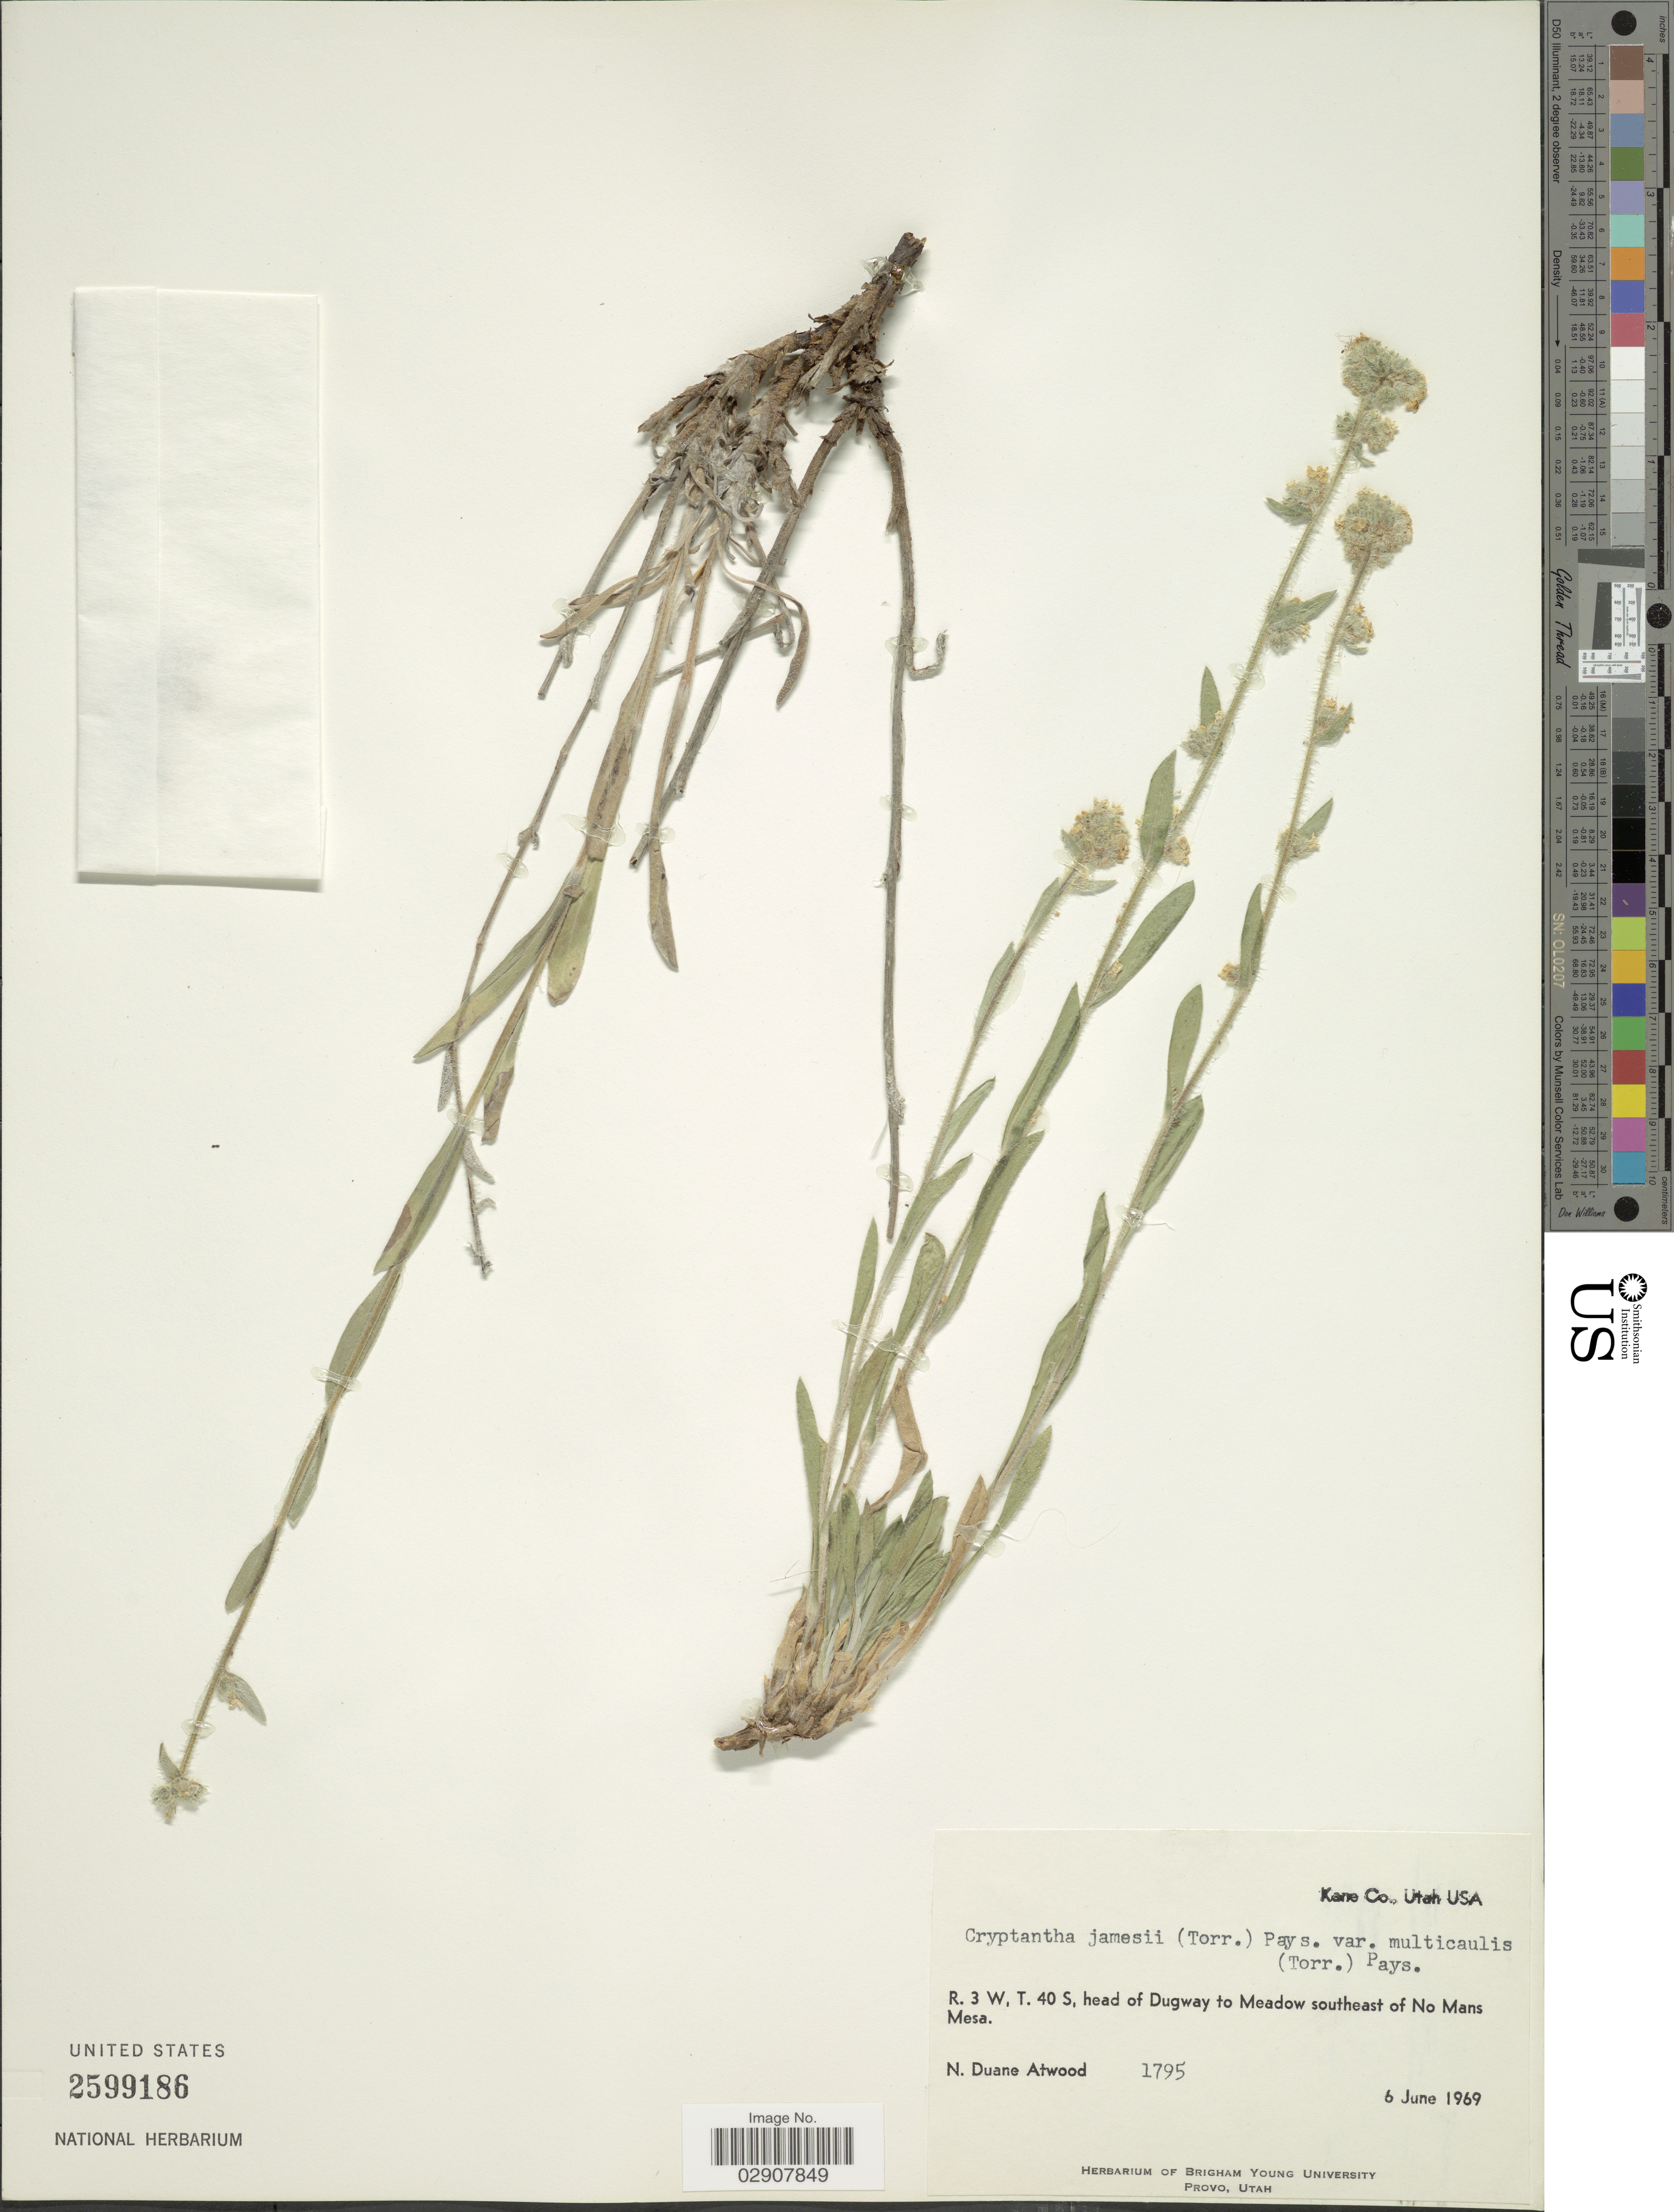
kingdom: Plantae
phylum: Tracheophyta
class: Magnoliopsida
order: Boraginales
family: Boraginaceae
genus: Cryptantha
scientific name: Cryptantha jamesii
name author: (Torr.) Payson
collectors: N. Atwood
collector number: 1795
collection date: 1969-06-06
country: United States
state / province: Utah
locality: R.3 W, T. 40 S, head of Dugway to Meadow southeast of No Mans Mesa. Kane Co., Utah USA.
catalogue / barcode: US 2599186